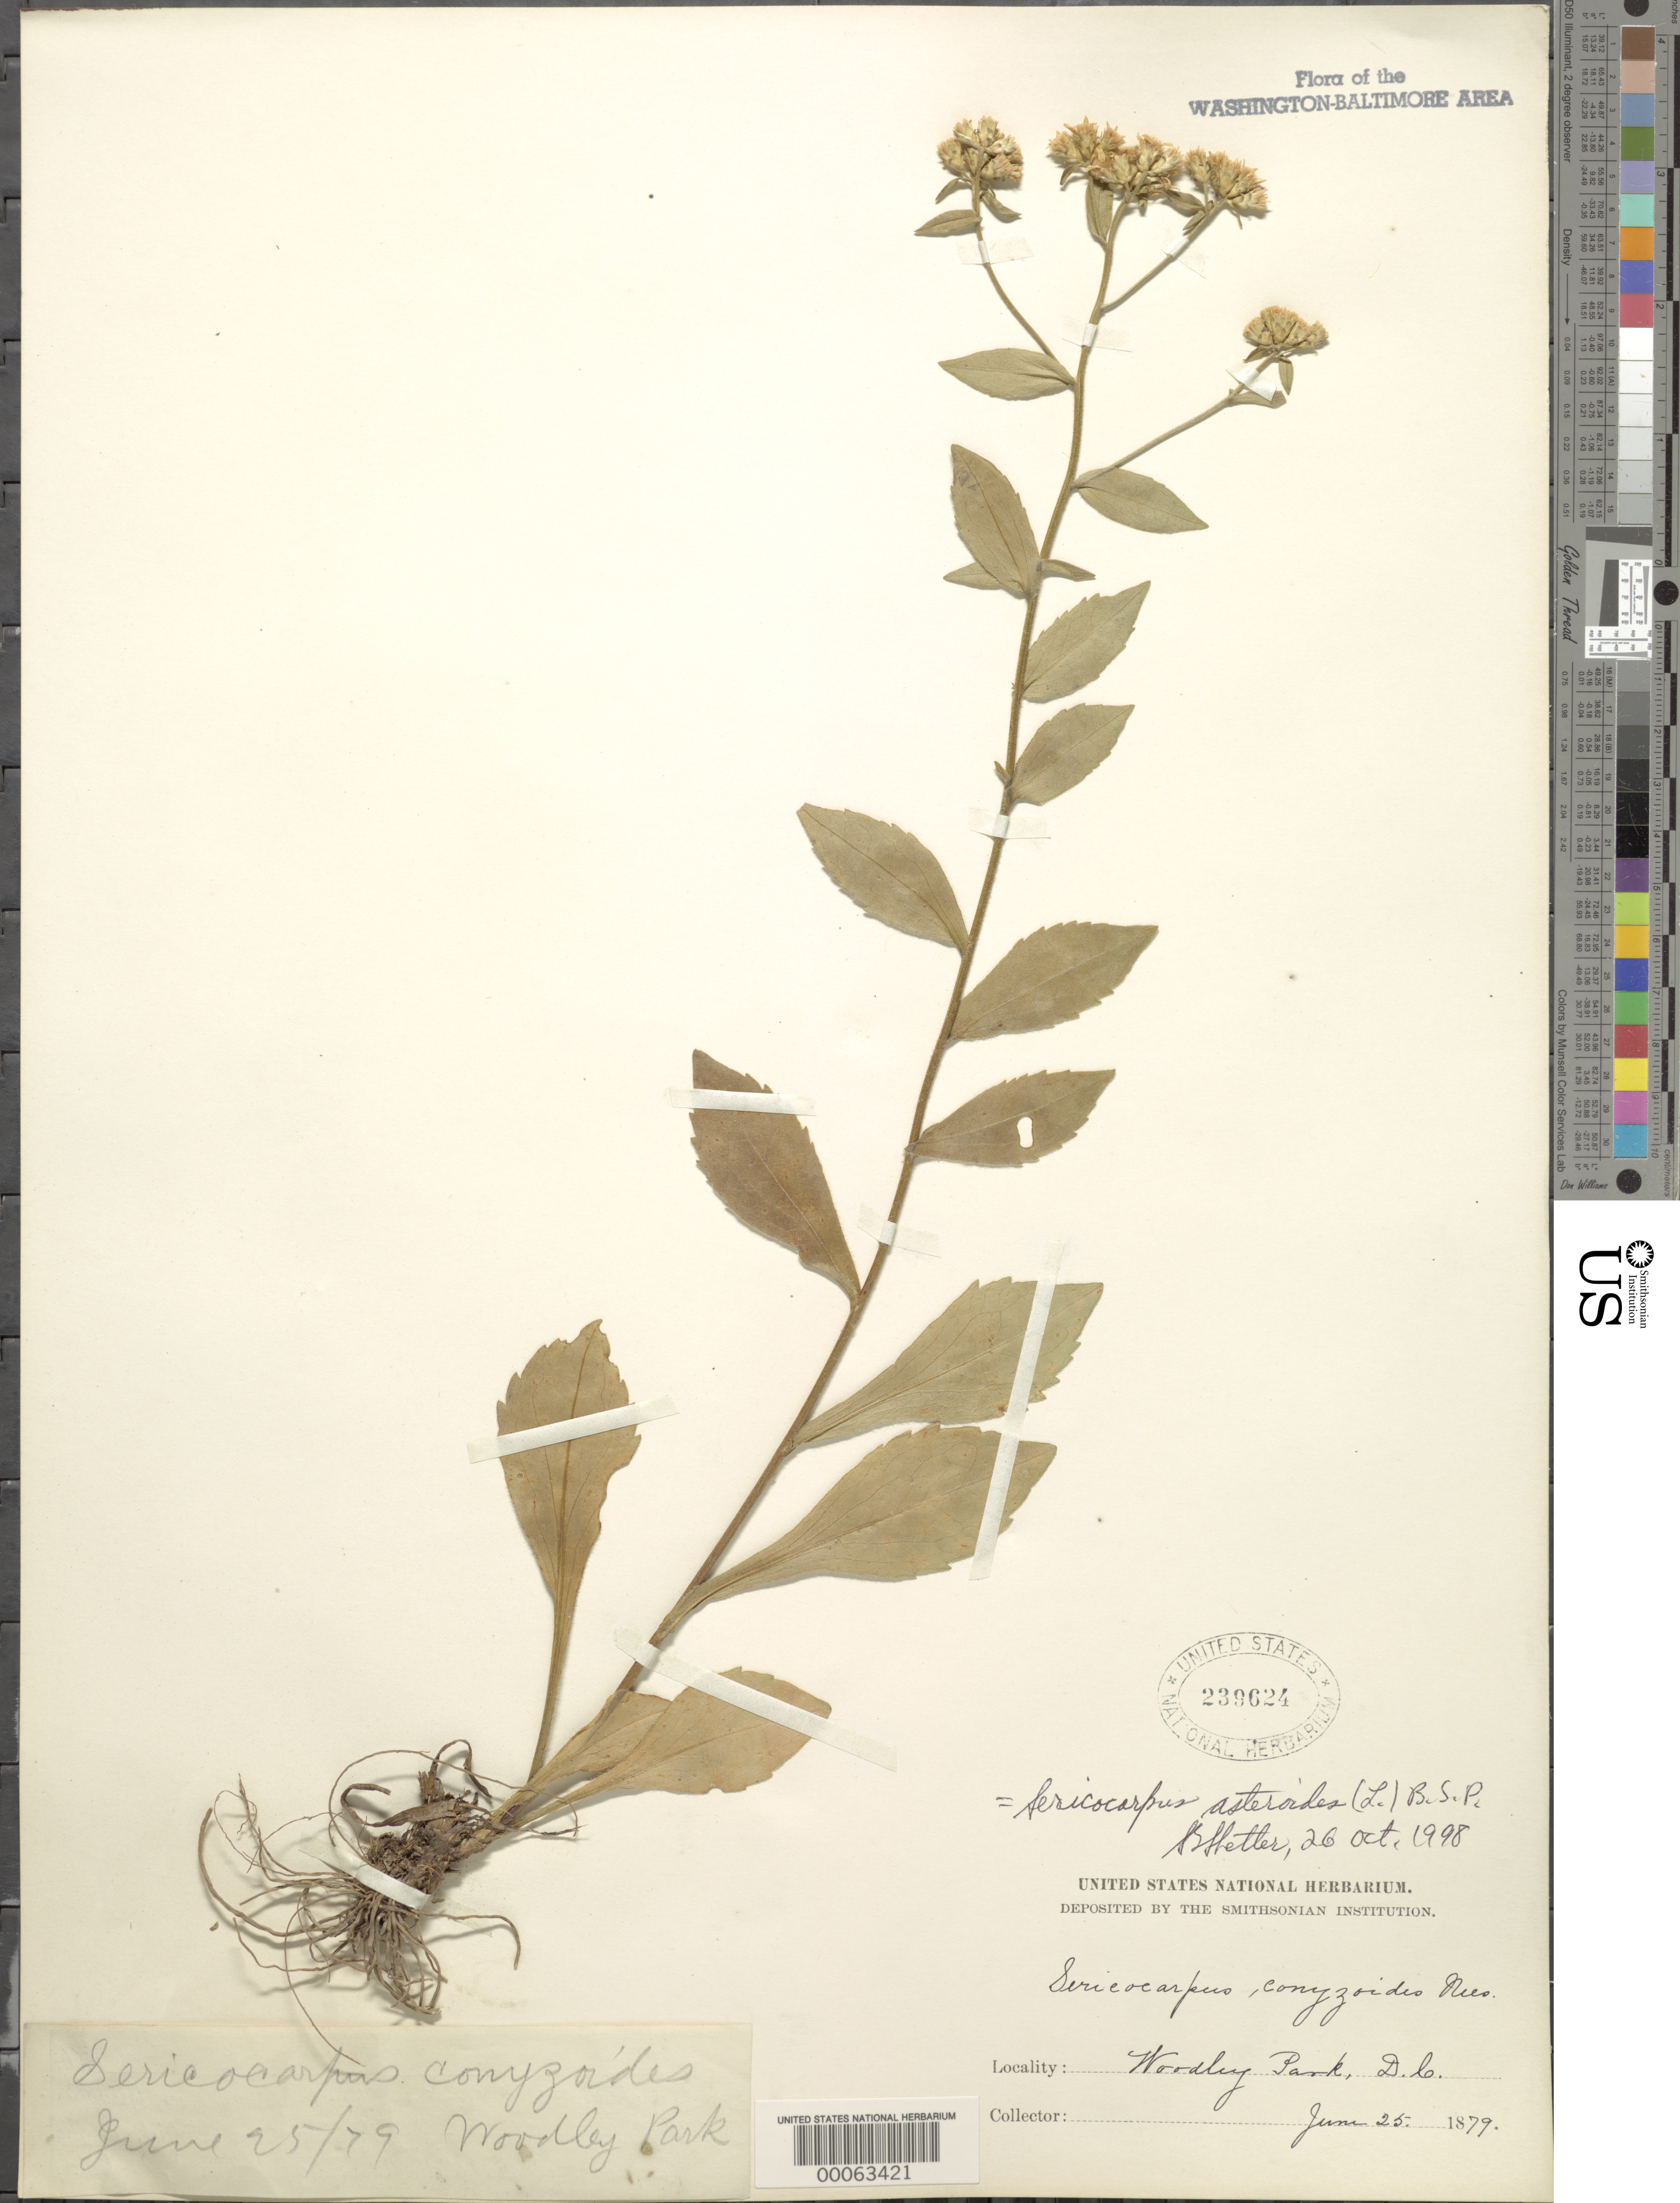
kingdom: Plantae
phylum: Tracheophyta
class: Magnoliopsida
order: Asterales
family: Asteraceae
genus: Sericocarpus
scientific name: Sericocarpus asteroides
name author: (L.) Britton, Stearns & Poggenb.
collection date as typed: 25 Jun 1879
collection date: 1879-06-25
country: United States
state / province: District of Columbia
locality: Woodley Park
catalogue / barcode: US 239624